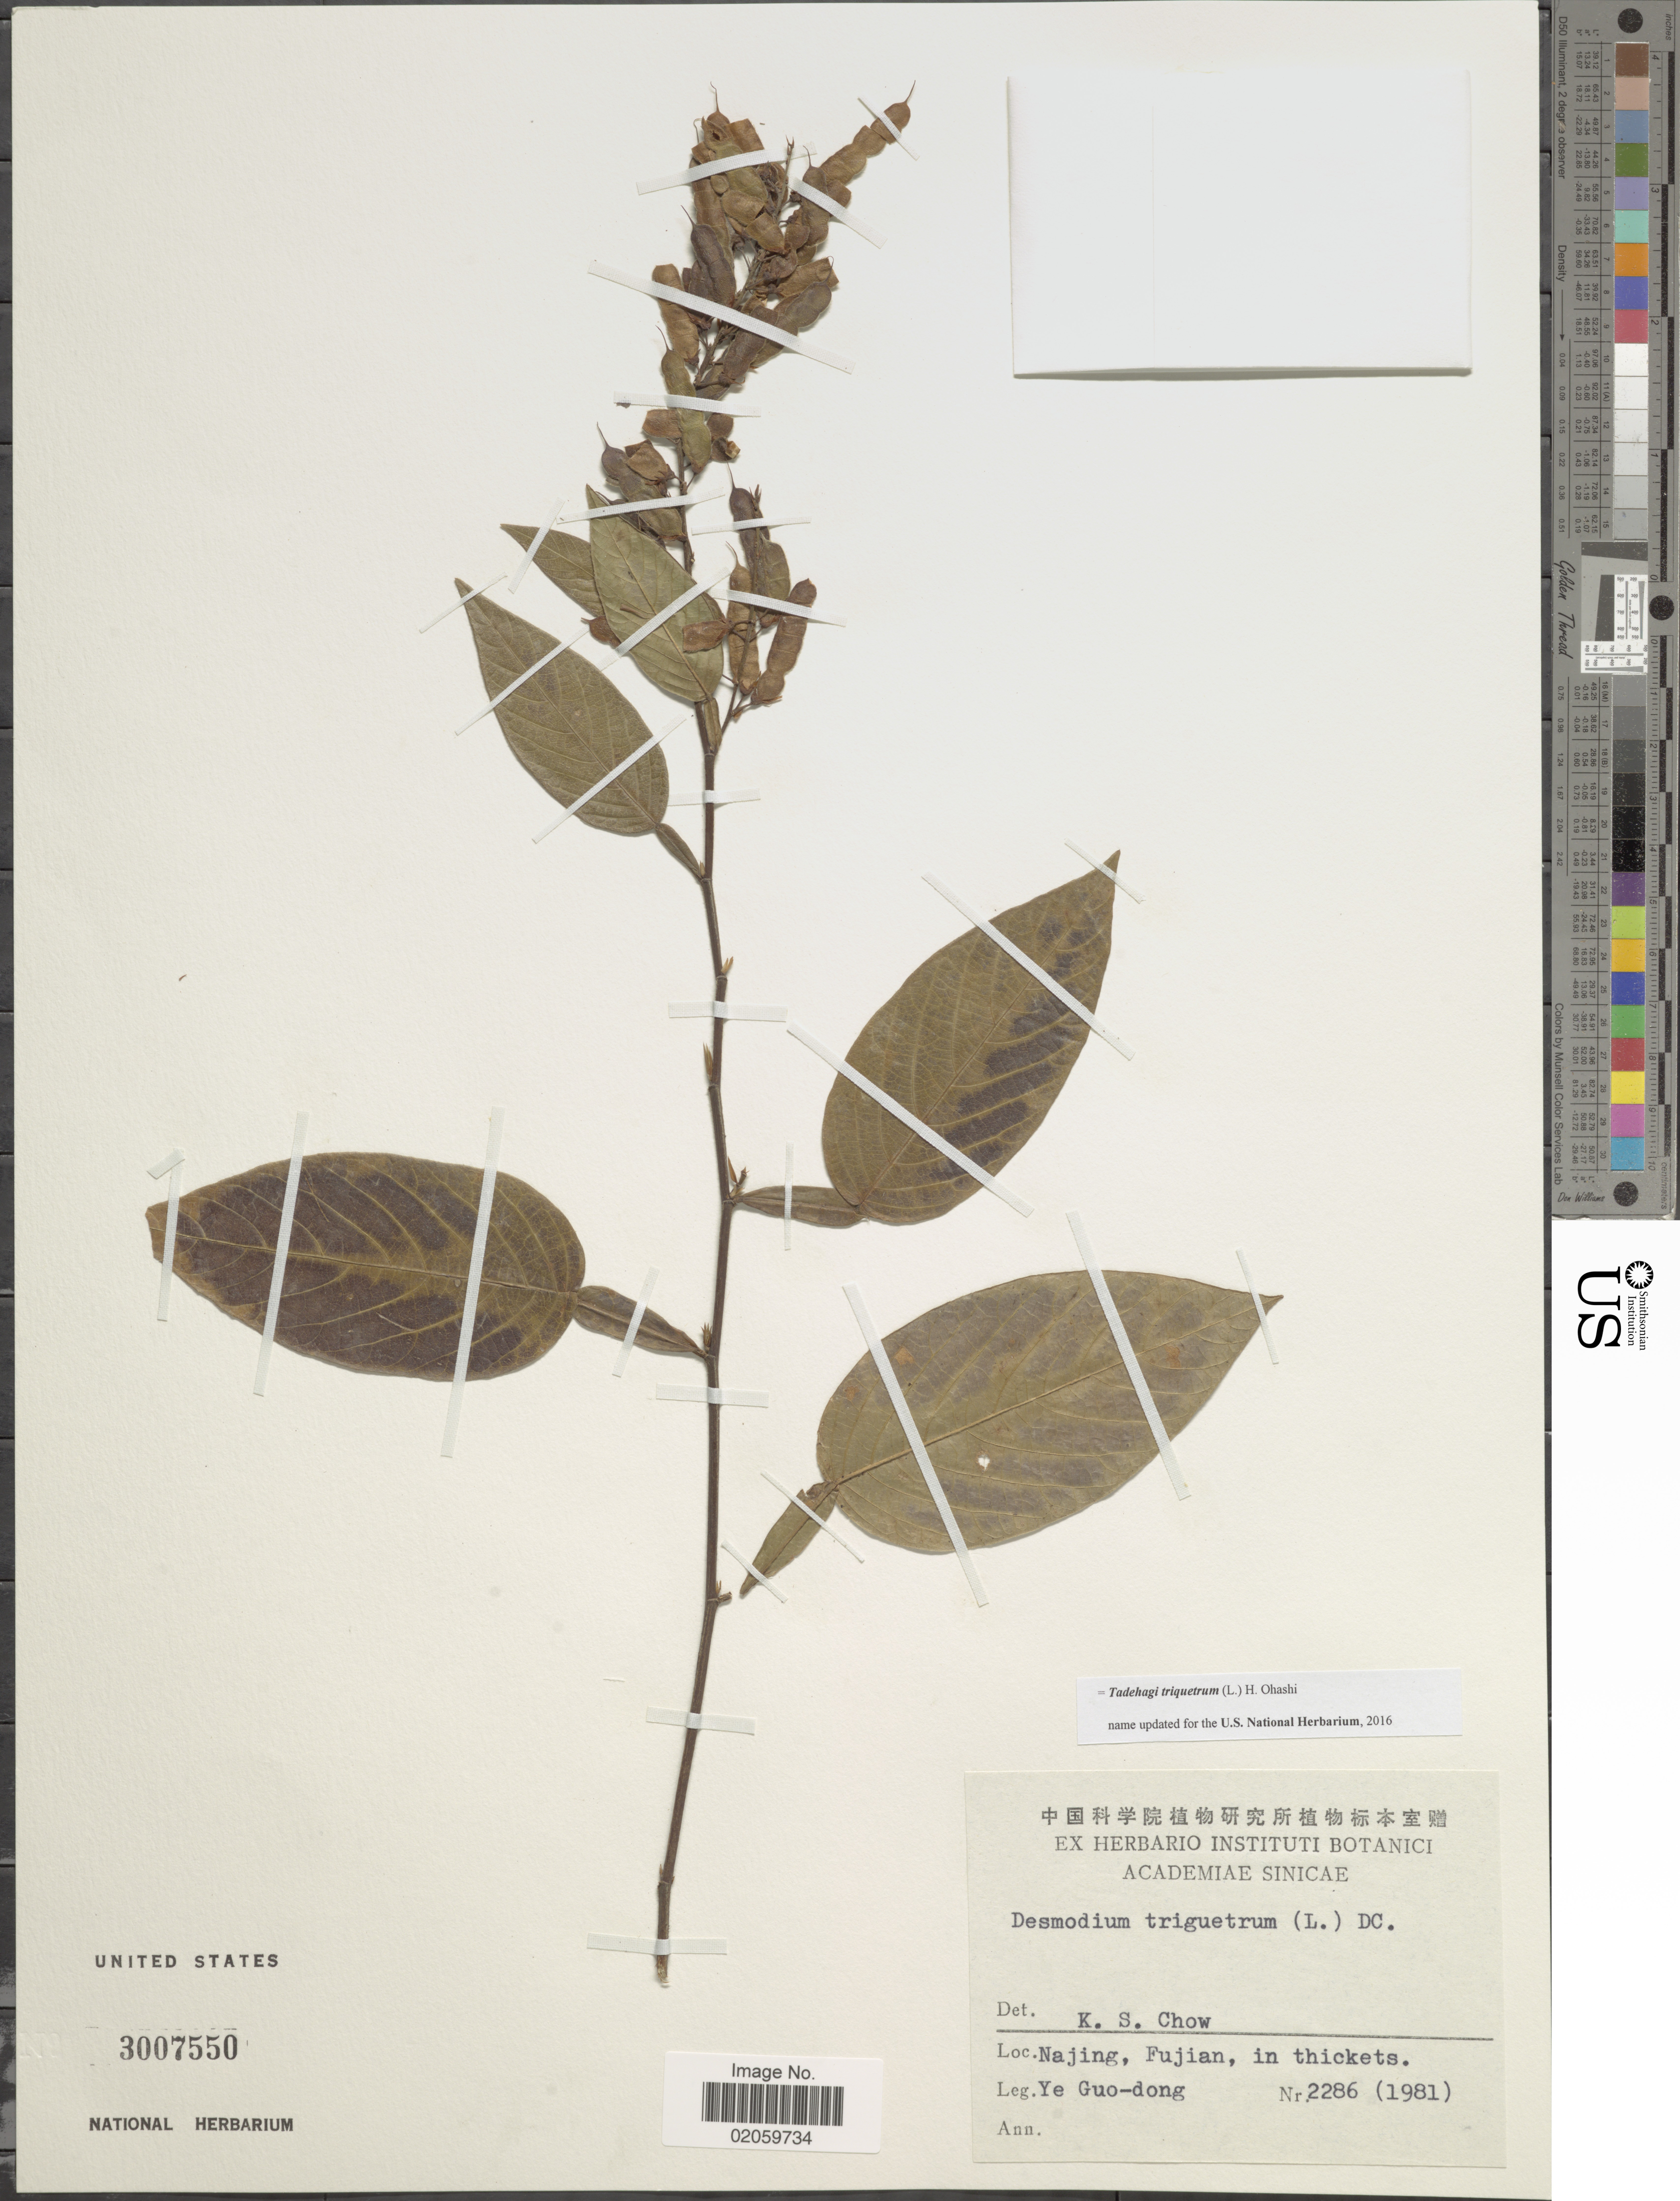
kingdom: Plantae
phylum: Tracheophyta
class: Magnoliopsida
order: Fabales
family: Fabaceae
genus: Tadehagi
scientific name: Tadehagi triquetrum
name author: (L.) H. Ohashi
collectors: G. Ye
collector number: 2286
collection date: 1981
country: China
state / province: Fujian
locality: Najing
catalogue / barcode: US 3007550